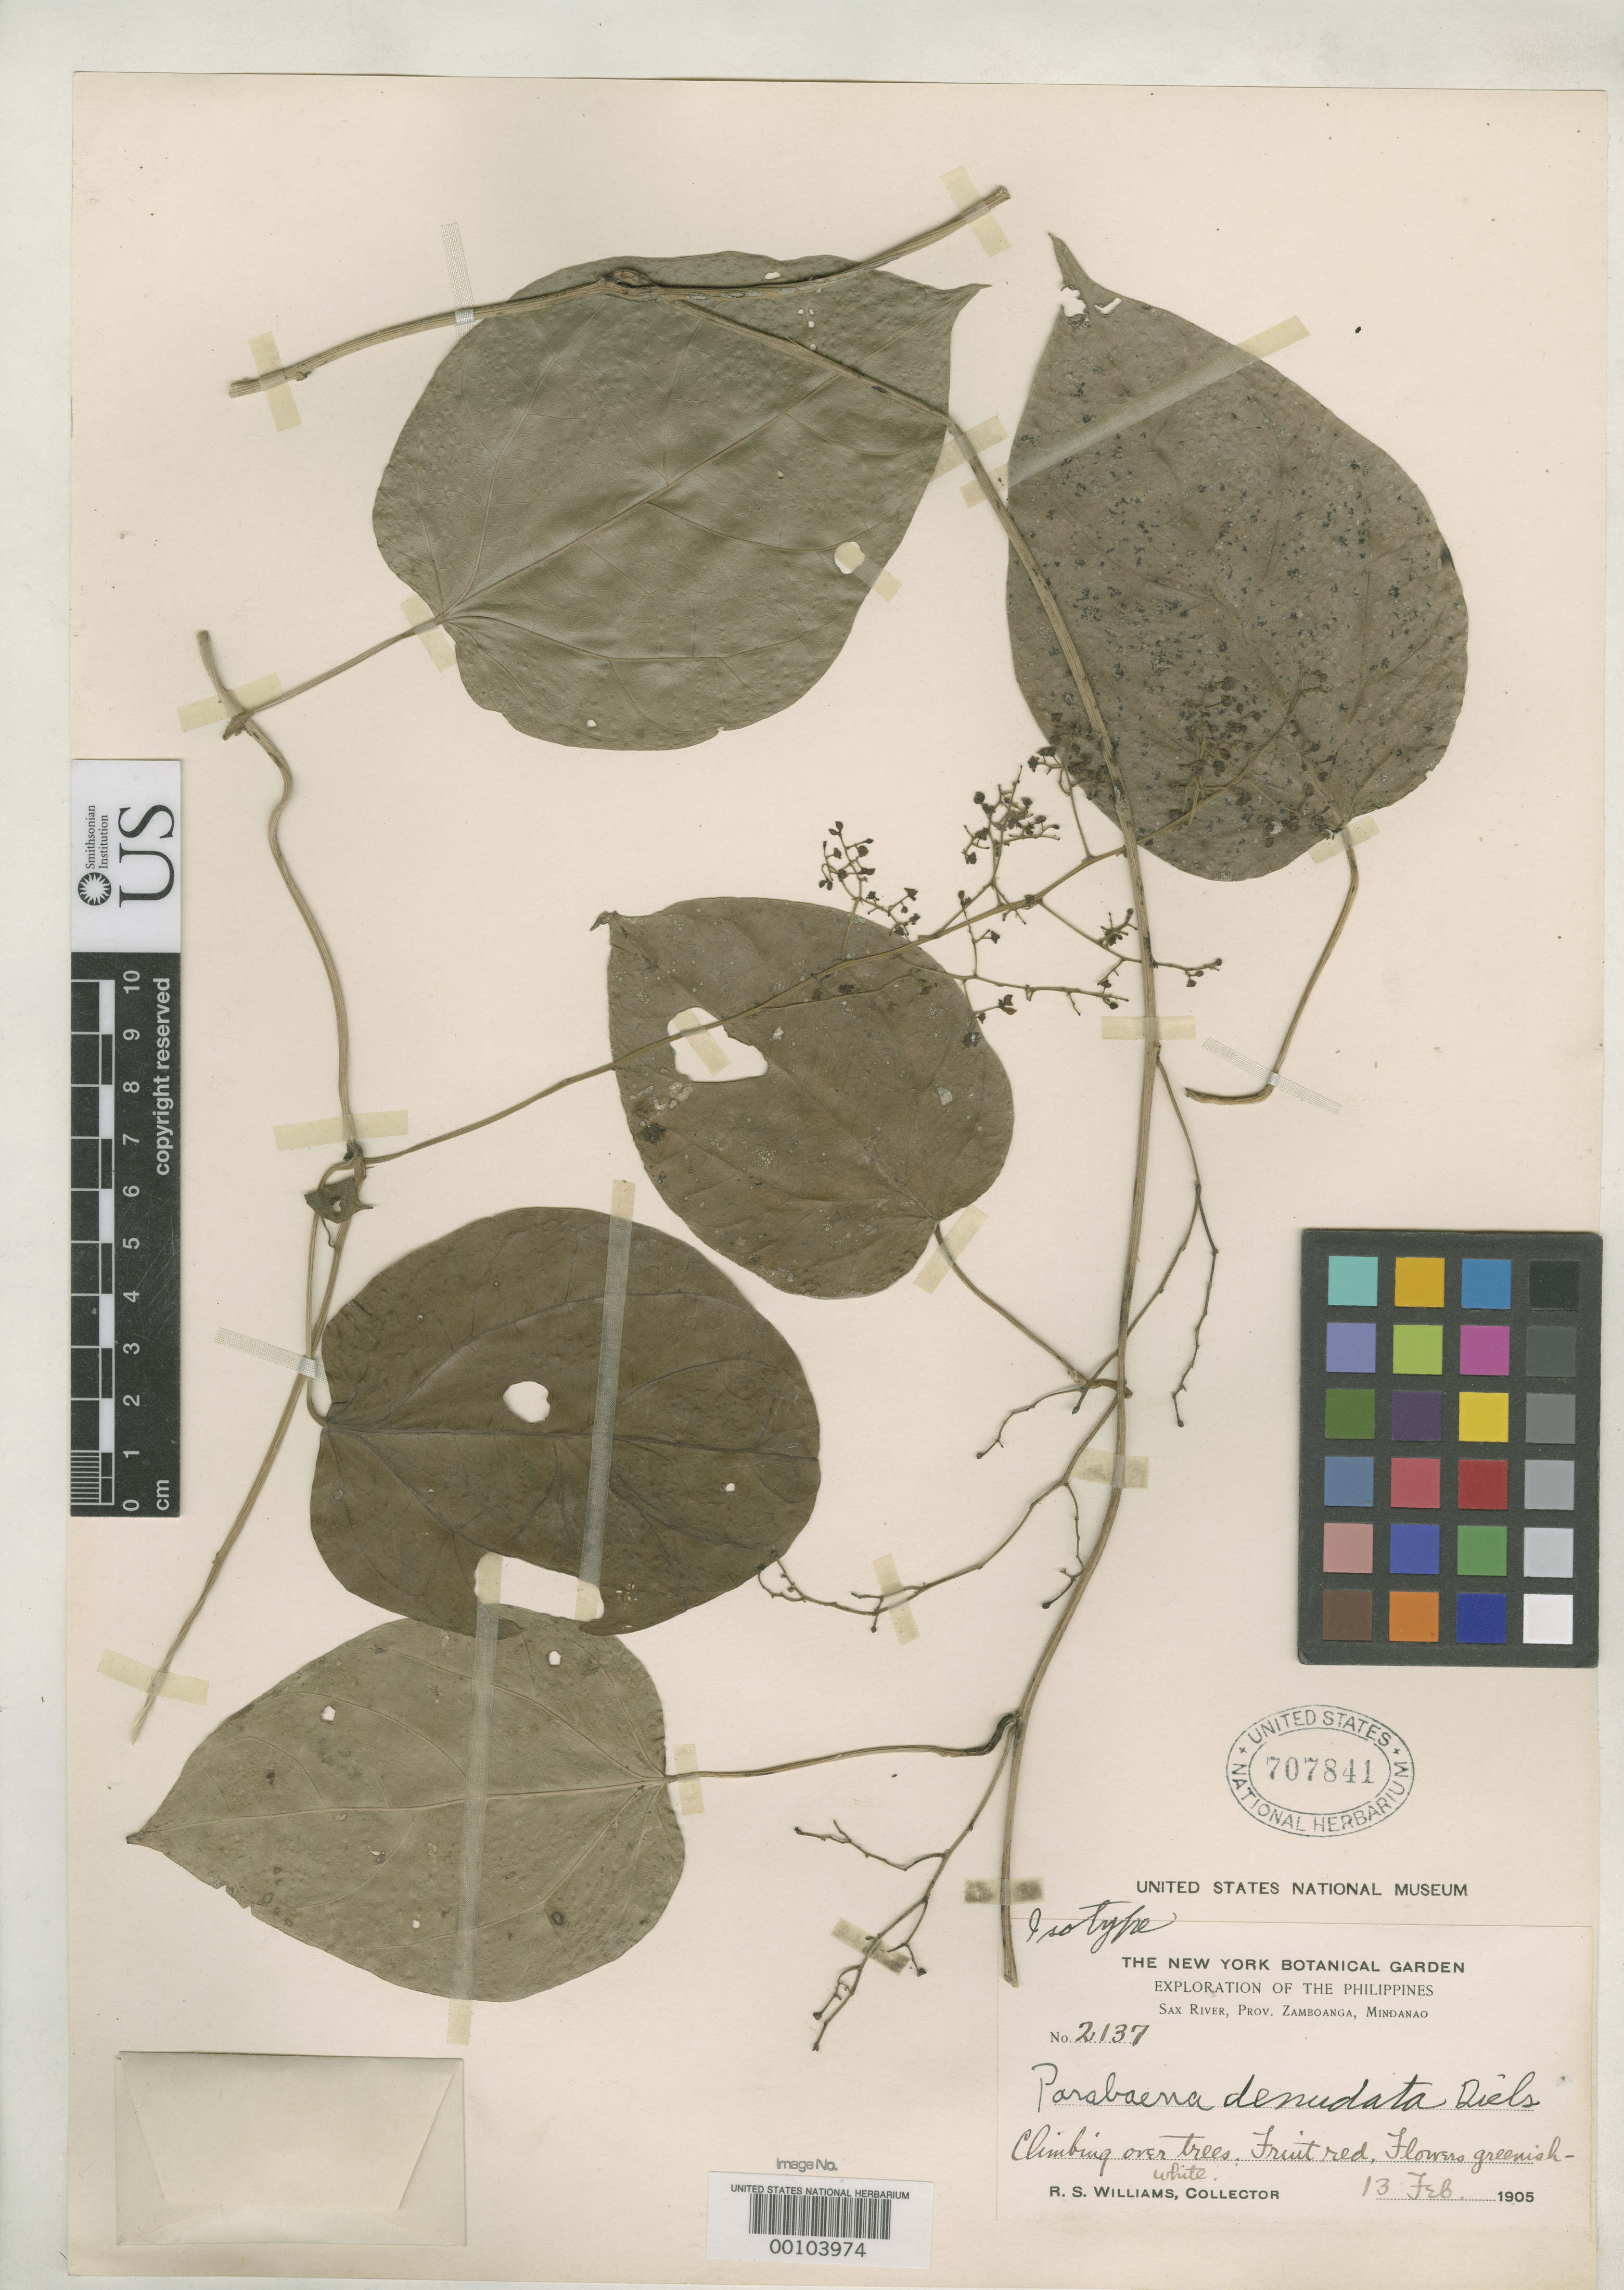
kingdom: Plantae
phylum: Tracheophyta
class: Magnoliopsida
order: Ranunculales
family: Menispermaceae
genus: Parabaena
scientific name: Parabaena denudata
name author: Diels in Engl.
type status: Isotype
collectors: R. S. Williams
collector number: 2137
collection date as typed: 13 Feb 1905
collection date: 1905-02-13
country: Philippines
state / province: Zamboanga Peninsula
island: Mindanao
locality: Sax River.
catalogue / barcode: US 707841